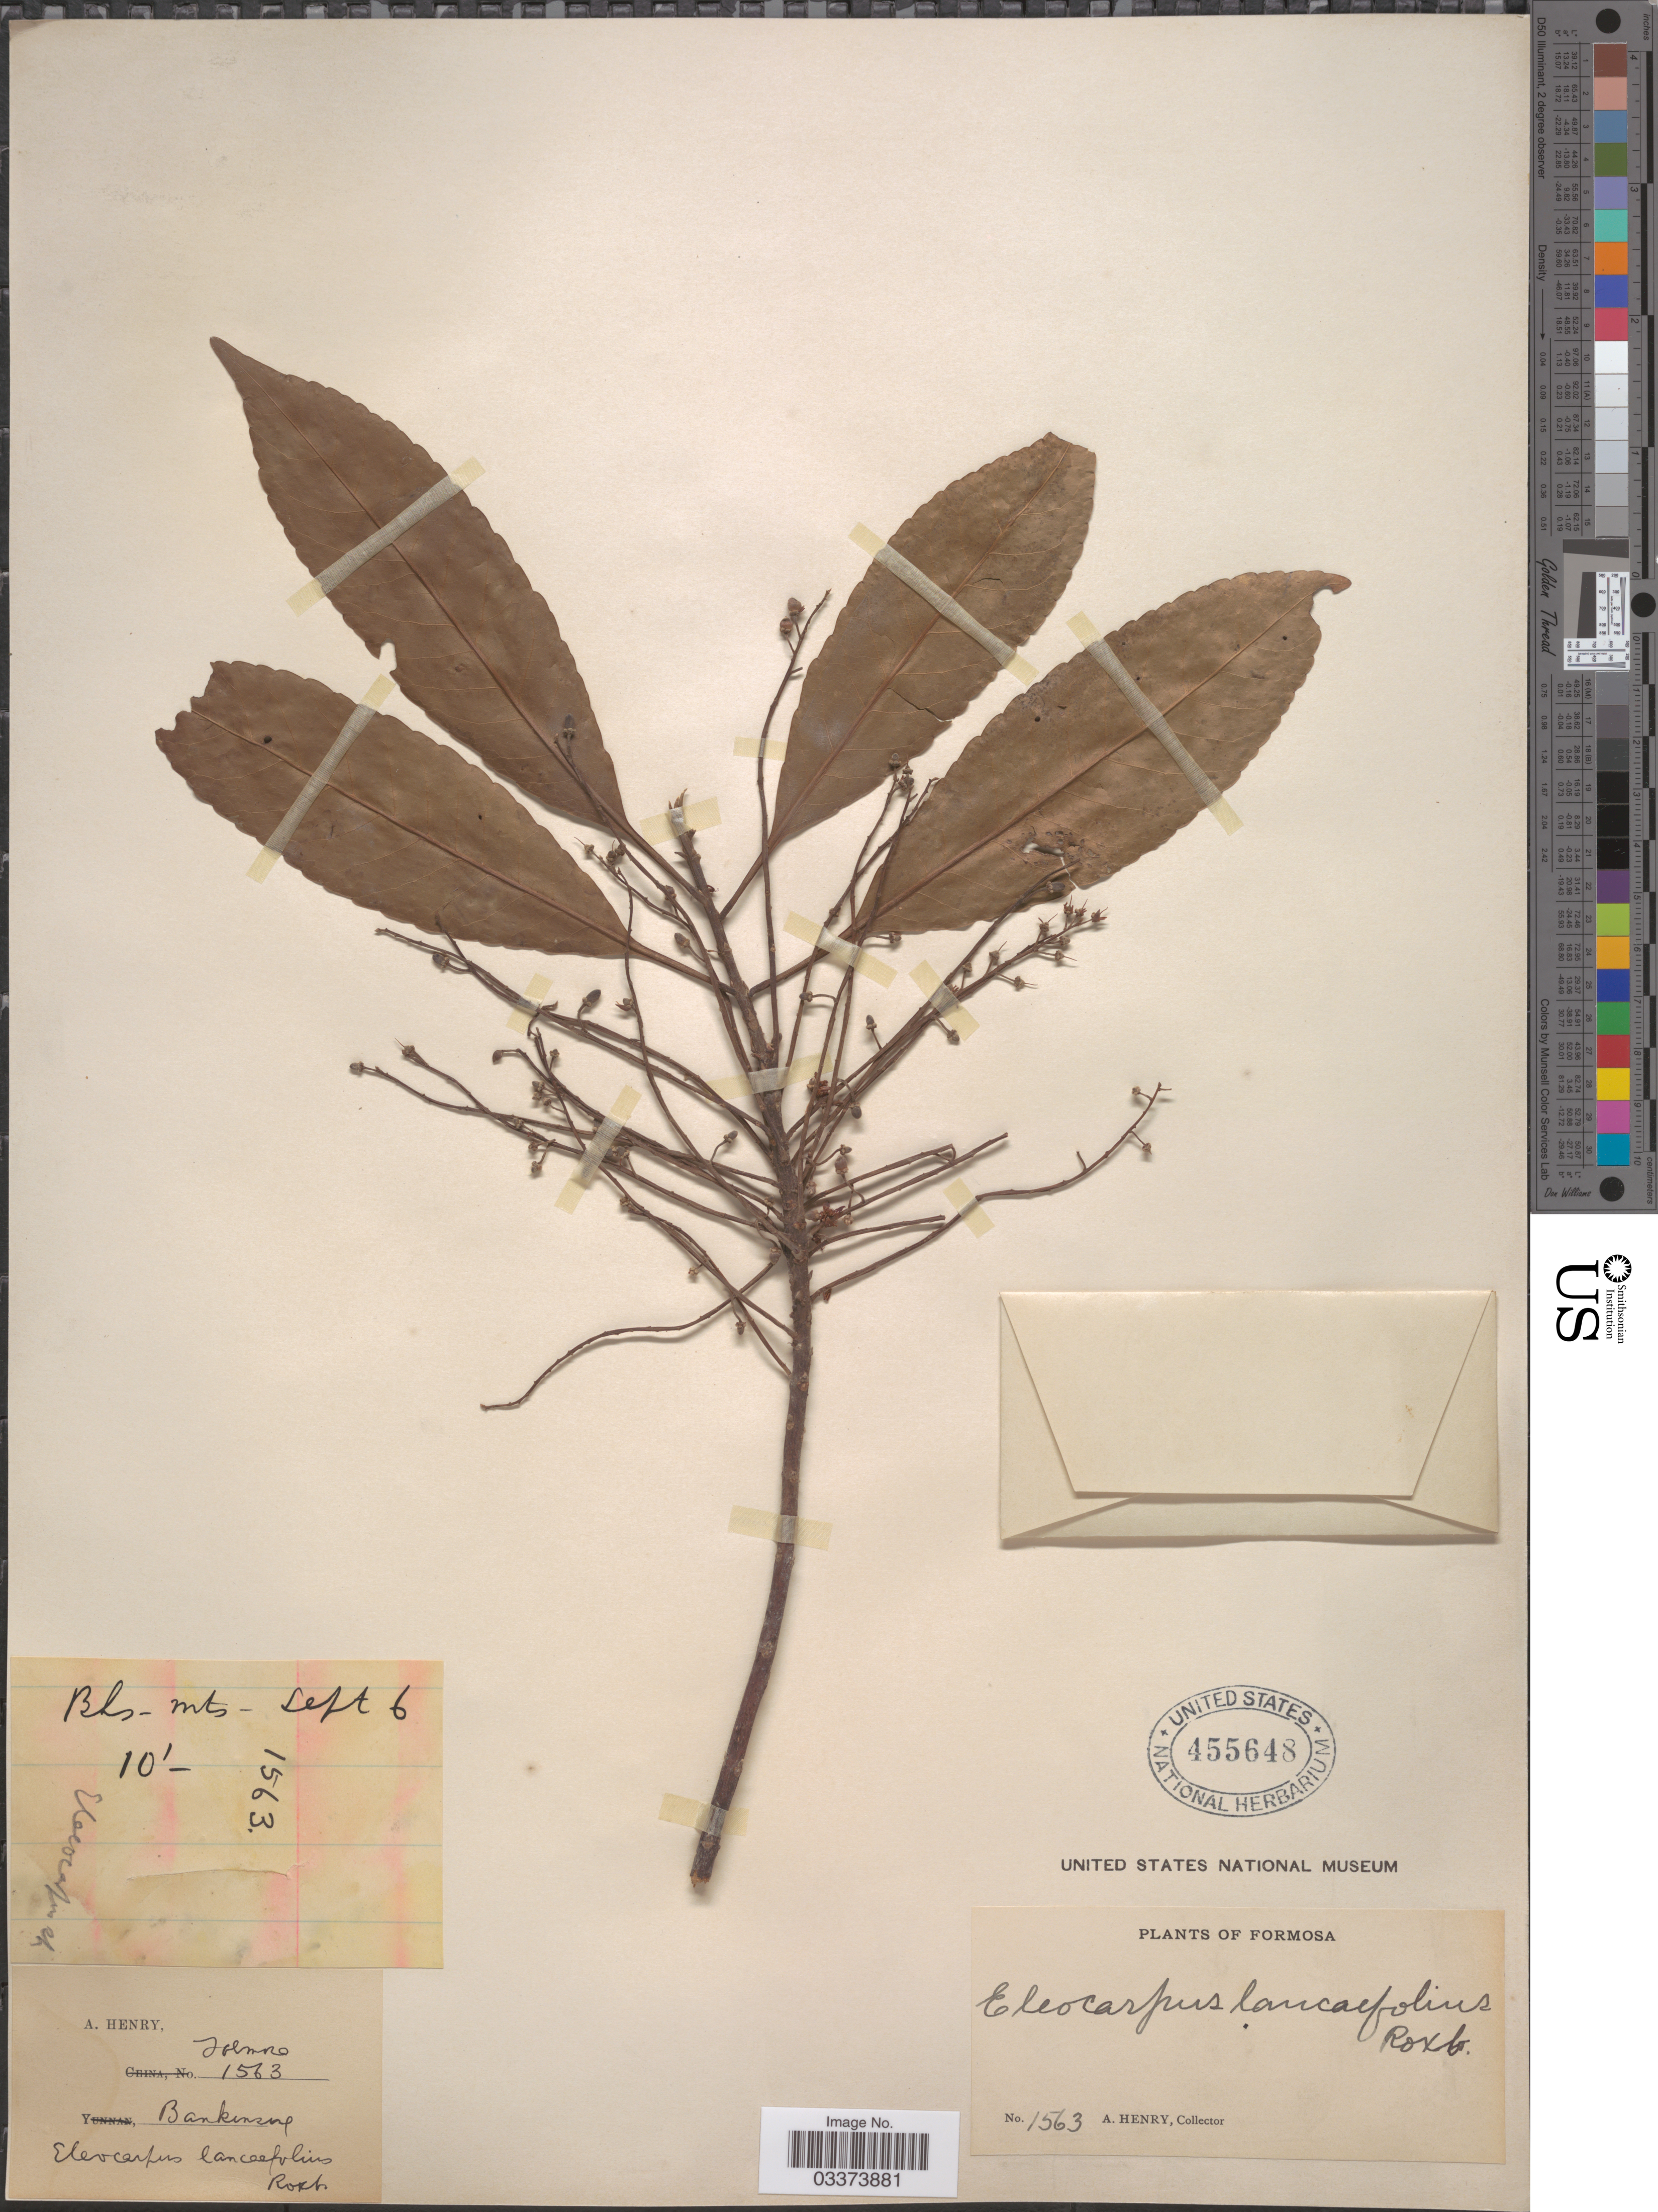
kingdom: Plantae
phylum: Tracheophyta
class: Magnoliopsida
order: Oxalidales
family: Elaeocarpaceae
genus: Elaeocarpus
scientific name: Elaeocarpus lanceifolius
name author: Roxb.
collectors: A. Henry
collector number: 1563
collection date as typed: Transcribed d/m/y: /9/6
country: Taiwan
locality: Formosa, Bankinsing. Bankinsing mts.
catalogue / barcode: US 455648